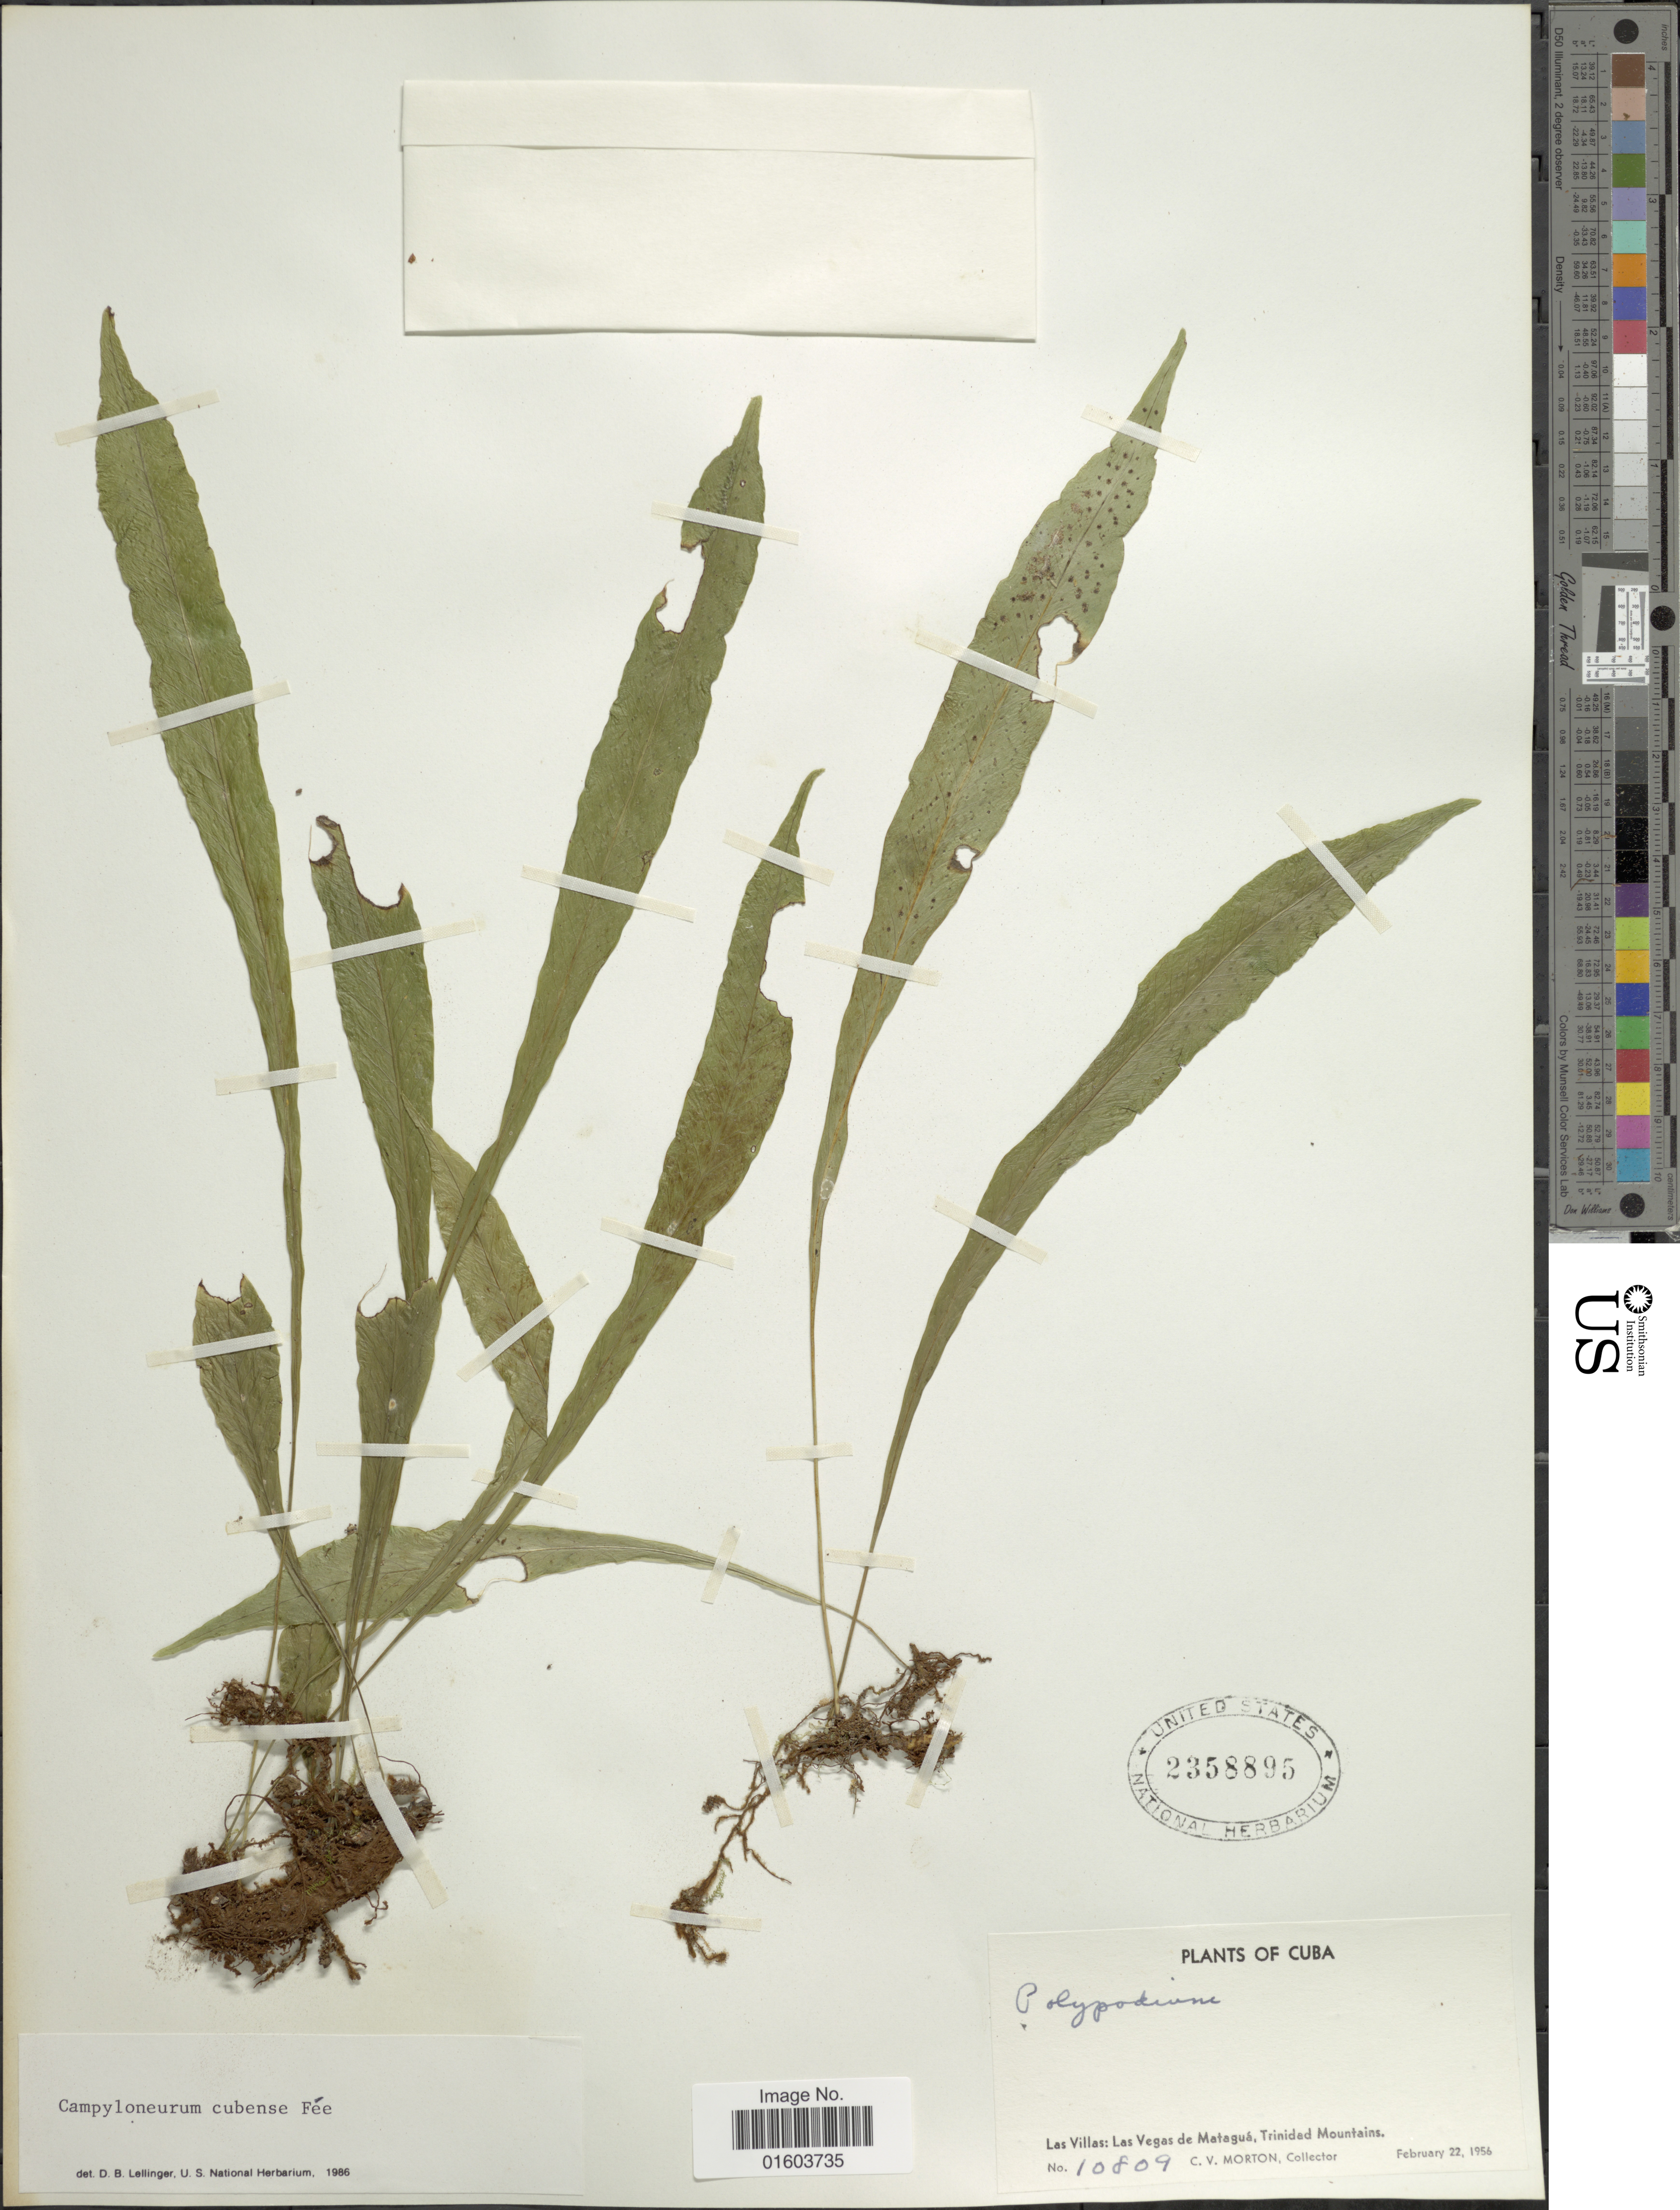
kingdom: Plantae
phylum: Tracheophyta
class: Polypodiopsida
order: Polypodiales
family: Polypodiaceae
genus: Campyloneurum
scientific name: Campyloneurum vexatum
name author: Ching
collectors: C. V. Morton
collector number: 10809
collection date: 1956-02-22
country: Cuba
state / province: Las Villas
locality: Cuba. Las Villas: Las Vegas de Matagua, Trinidad Mountains.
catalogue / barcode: US 2358895